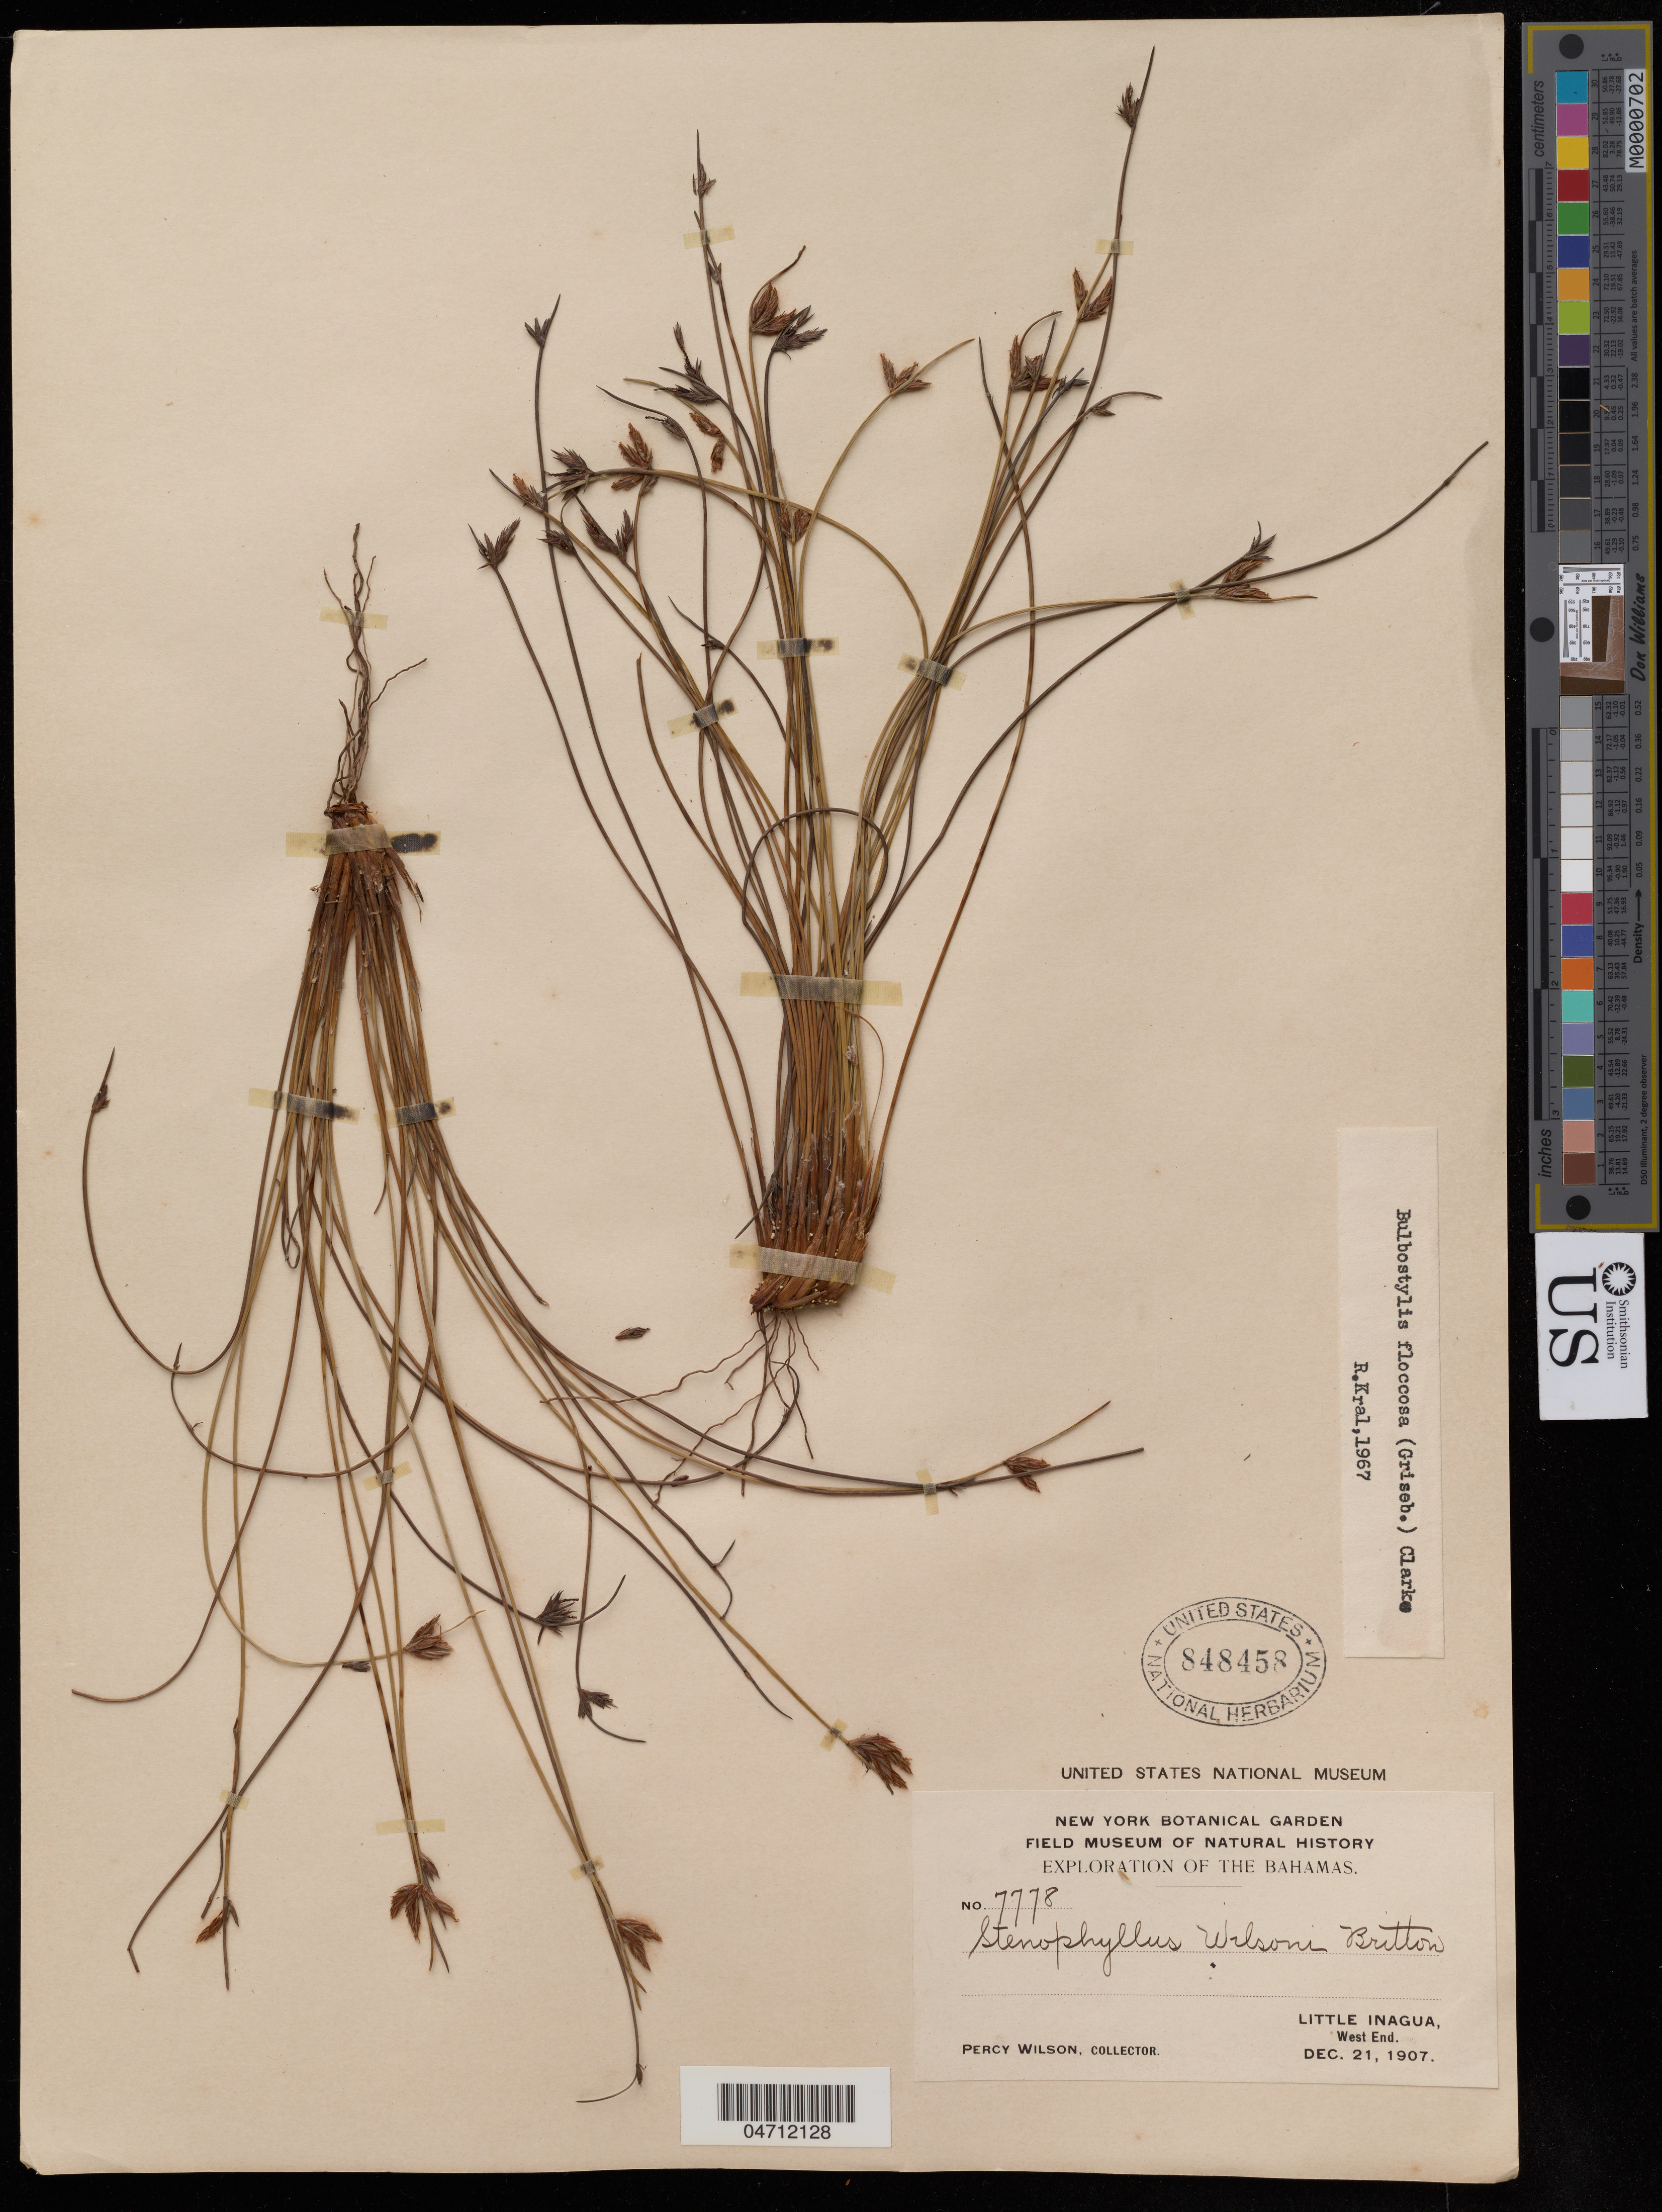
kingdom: Plantae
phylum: Tracheophyta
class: Liliopsida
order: Poales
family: Cyperaceae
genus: Bulbostylis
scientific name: Bulbostylis floccosa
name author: (Griseb.) C.B. Clarke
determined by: Kral, R.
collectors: P. Wilson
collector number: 7778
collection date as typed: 21 Dec 1907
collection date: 1907-12-21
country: Bahamas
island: Little Inagua Island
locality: West end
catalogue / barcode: US 848458